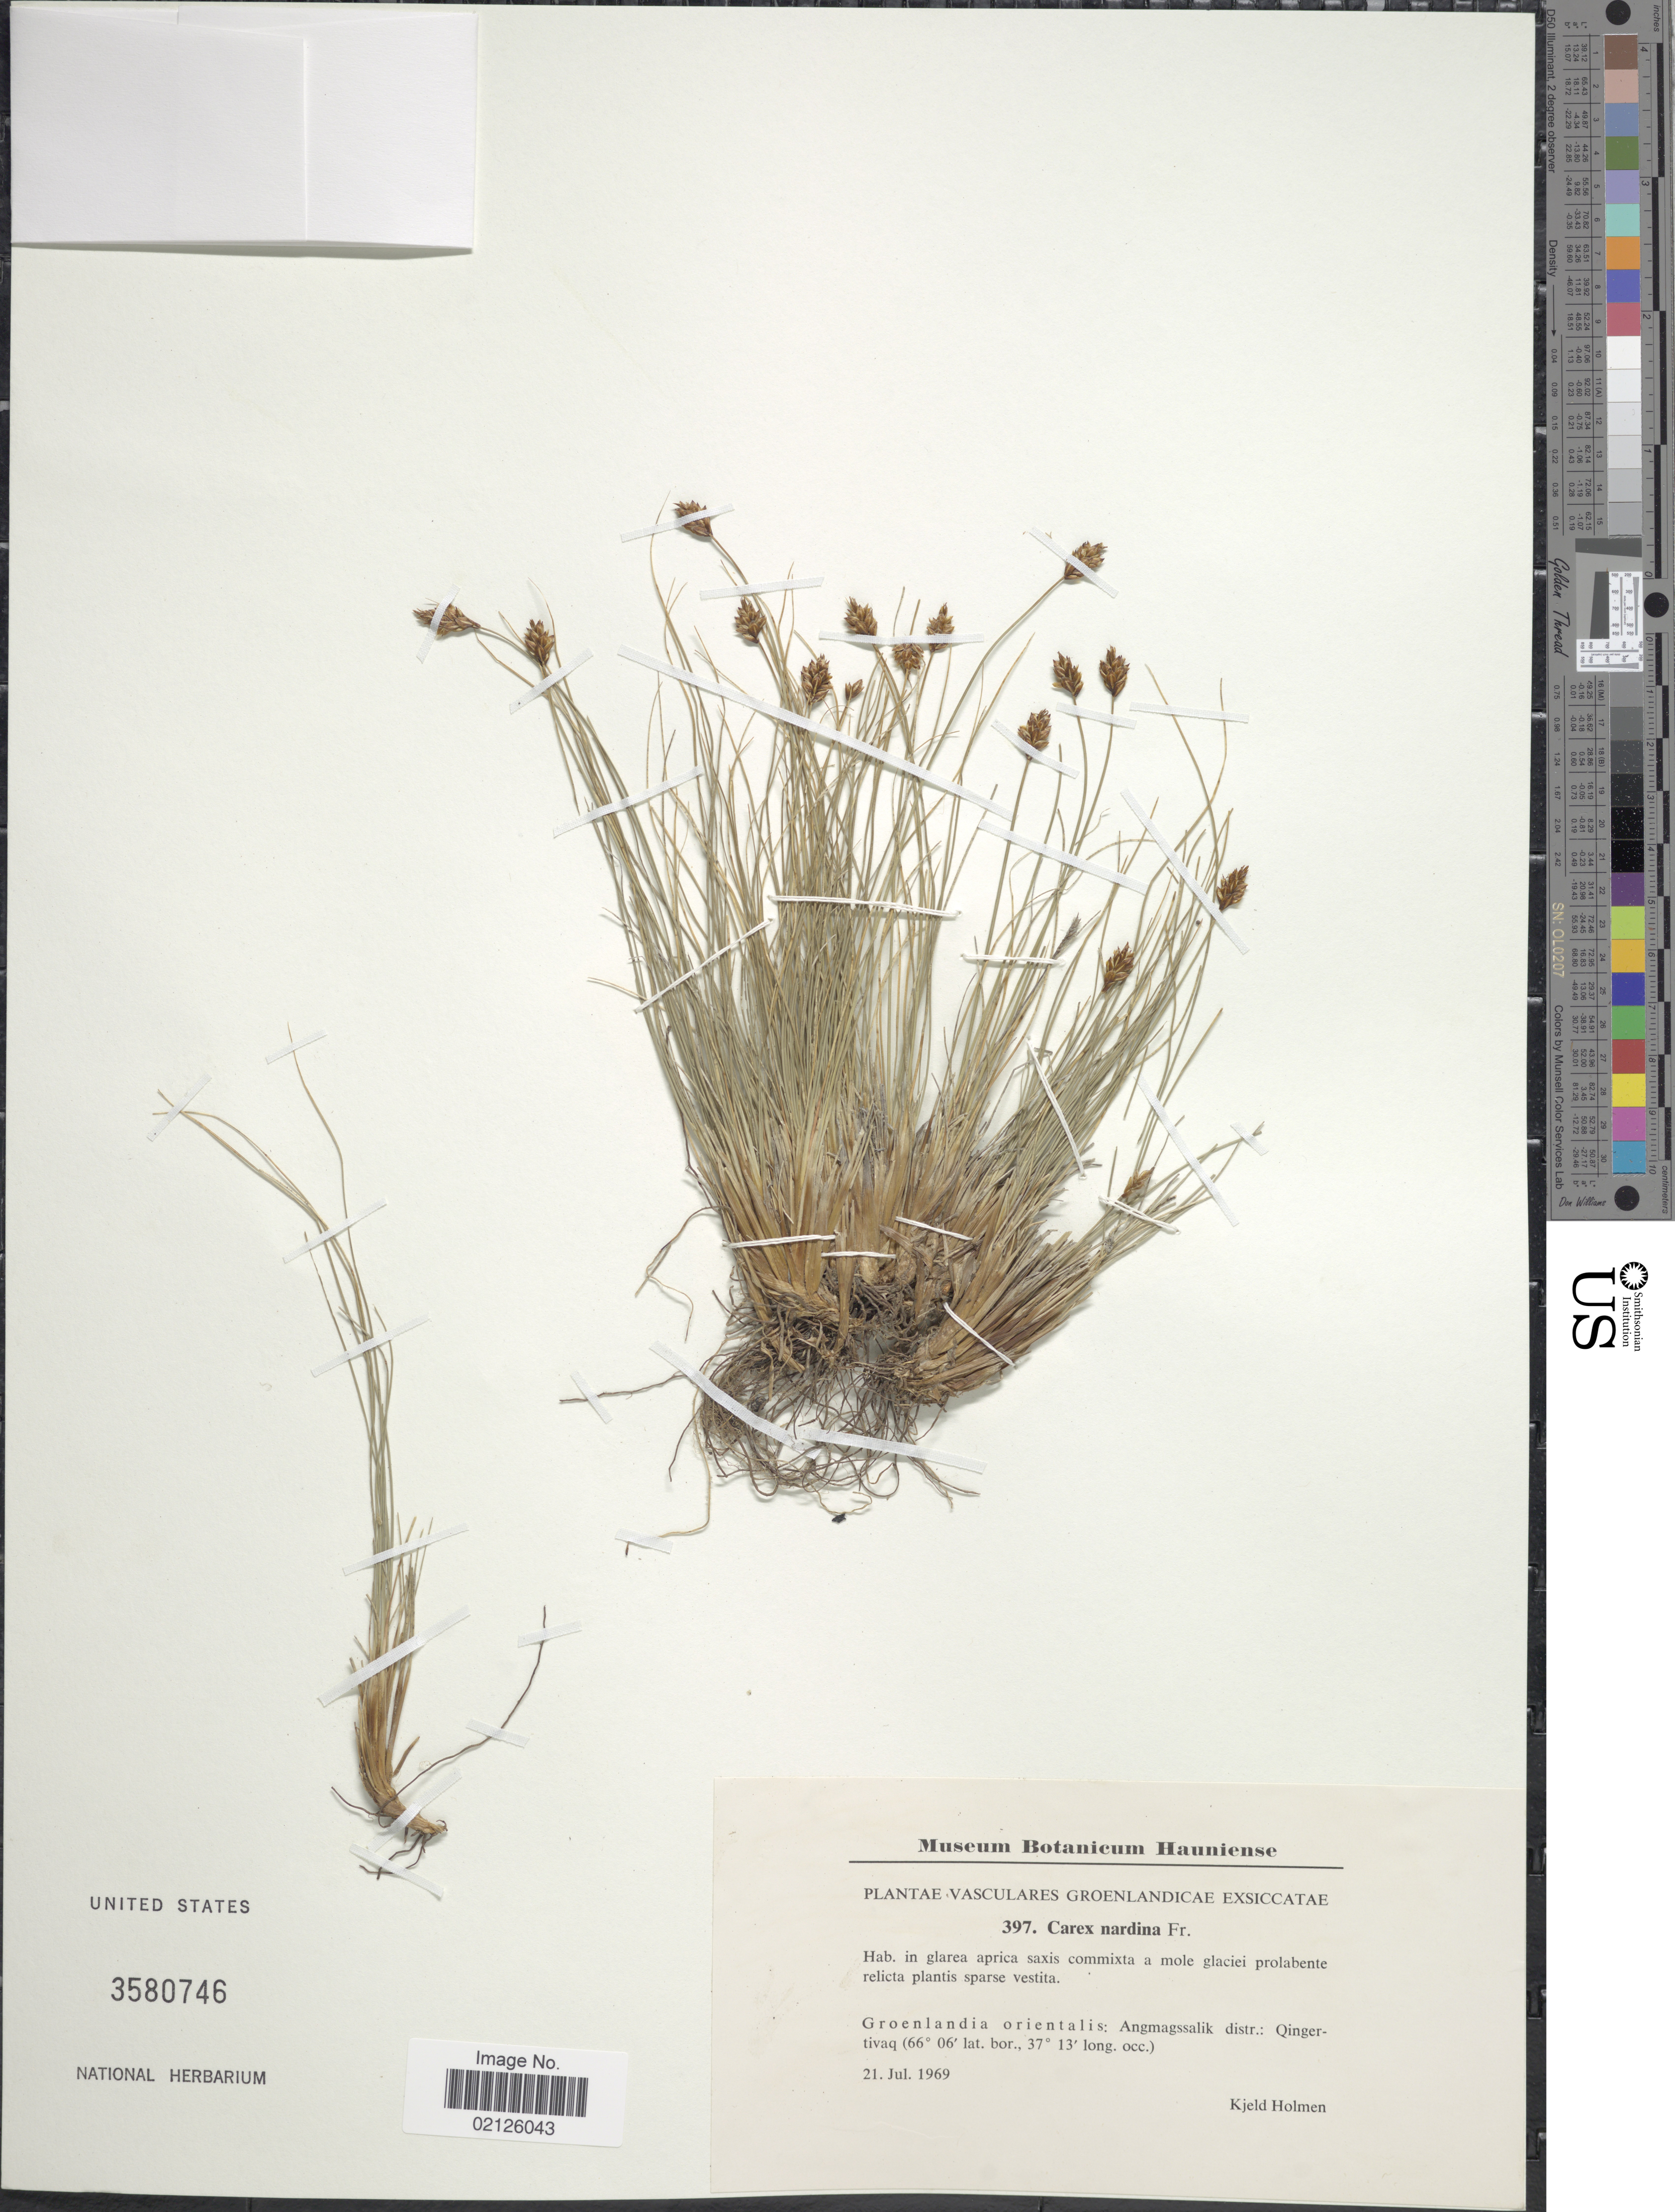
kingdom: Plantae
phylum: Tracheophyta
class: Liliopsida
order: Poales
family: Cyperaceae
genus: Carex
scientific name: Carex nardina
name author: (Hornem.) Fr.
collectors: K. A. Holmen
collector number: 397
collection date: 1969-07-21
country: Greenland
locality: Groenlandia orientalis: Angmagssalik distr: Qingertivaq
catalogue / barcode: US 3580746